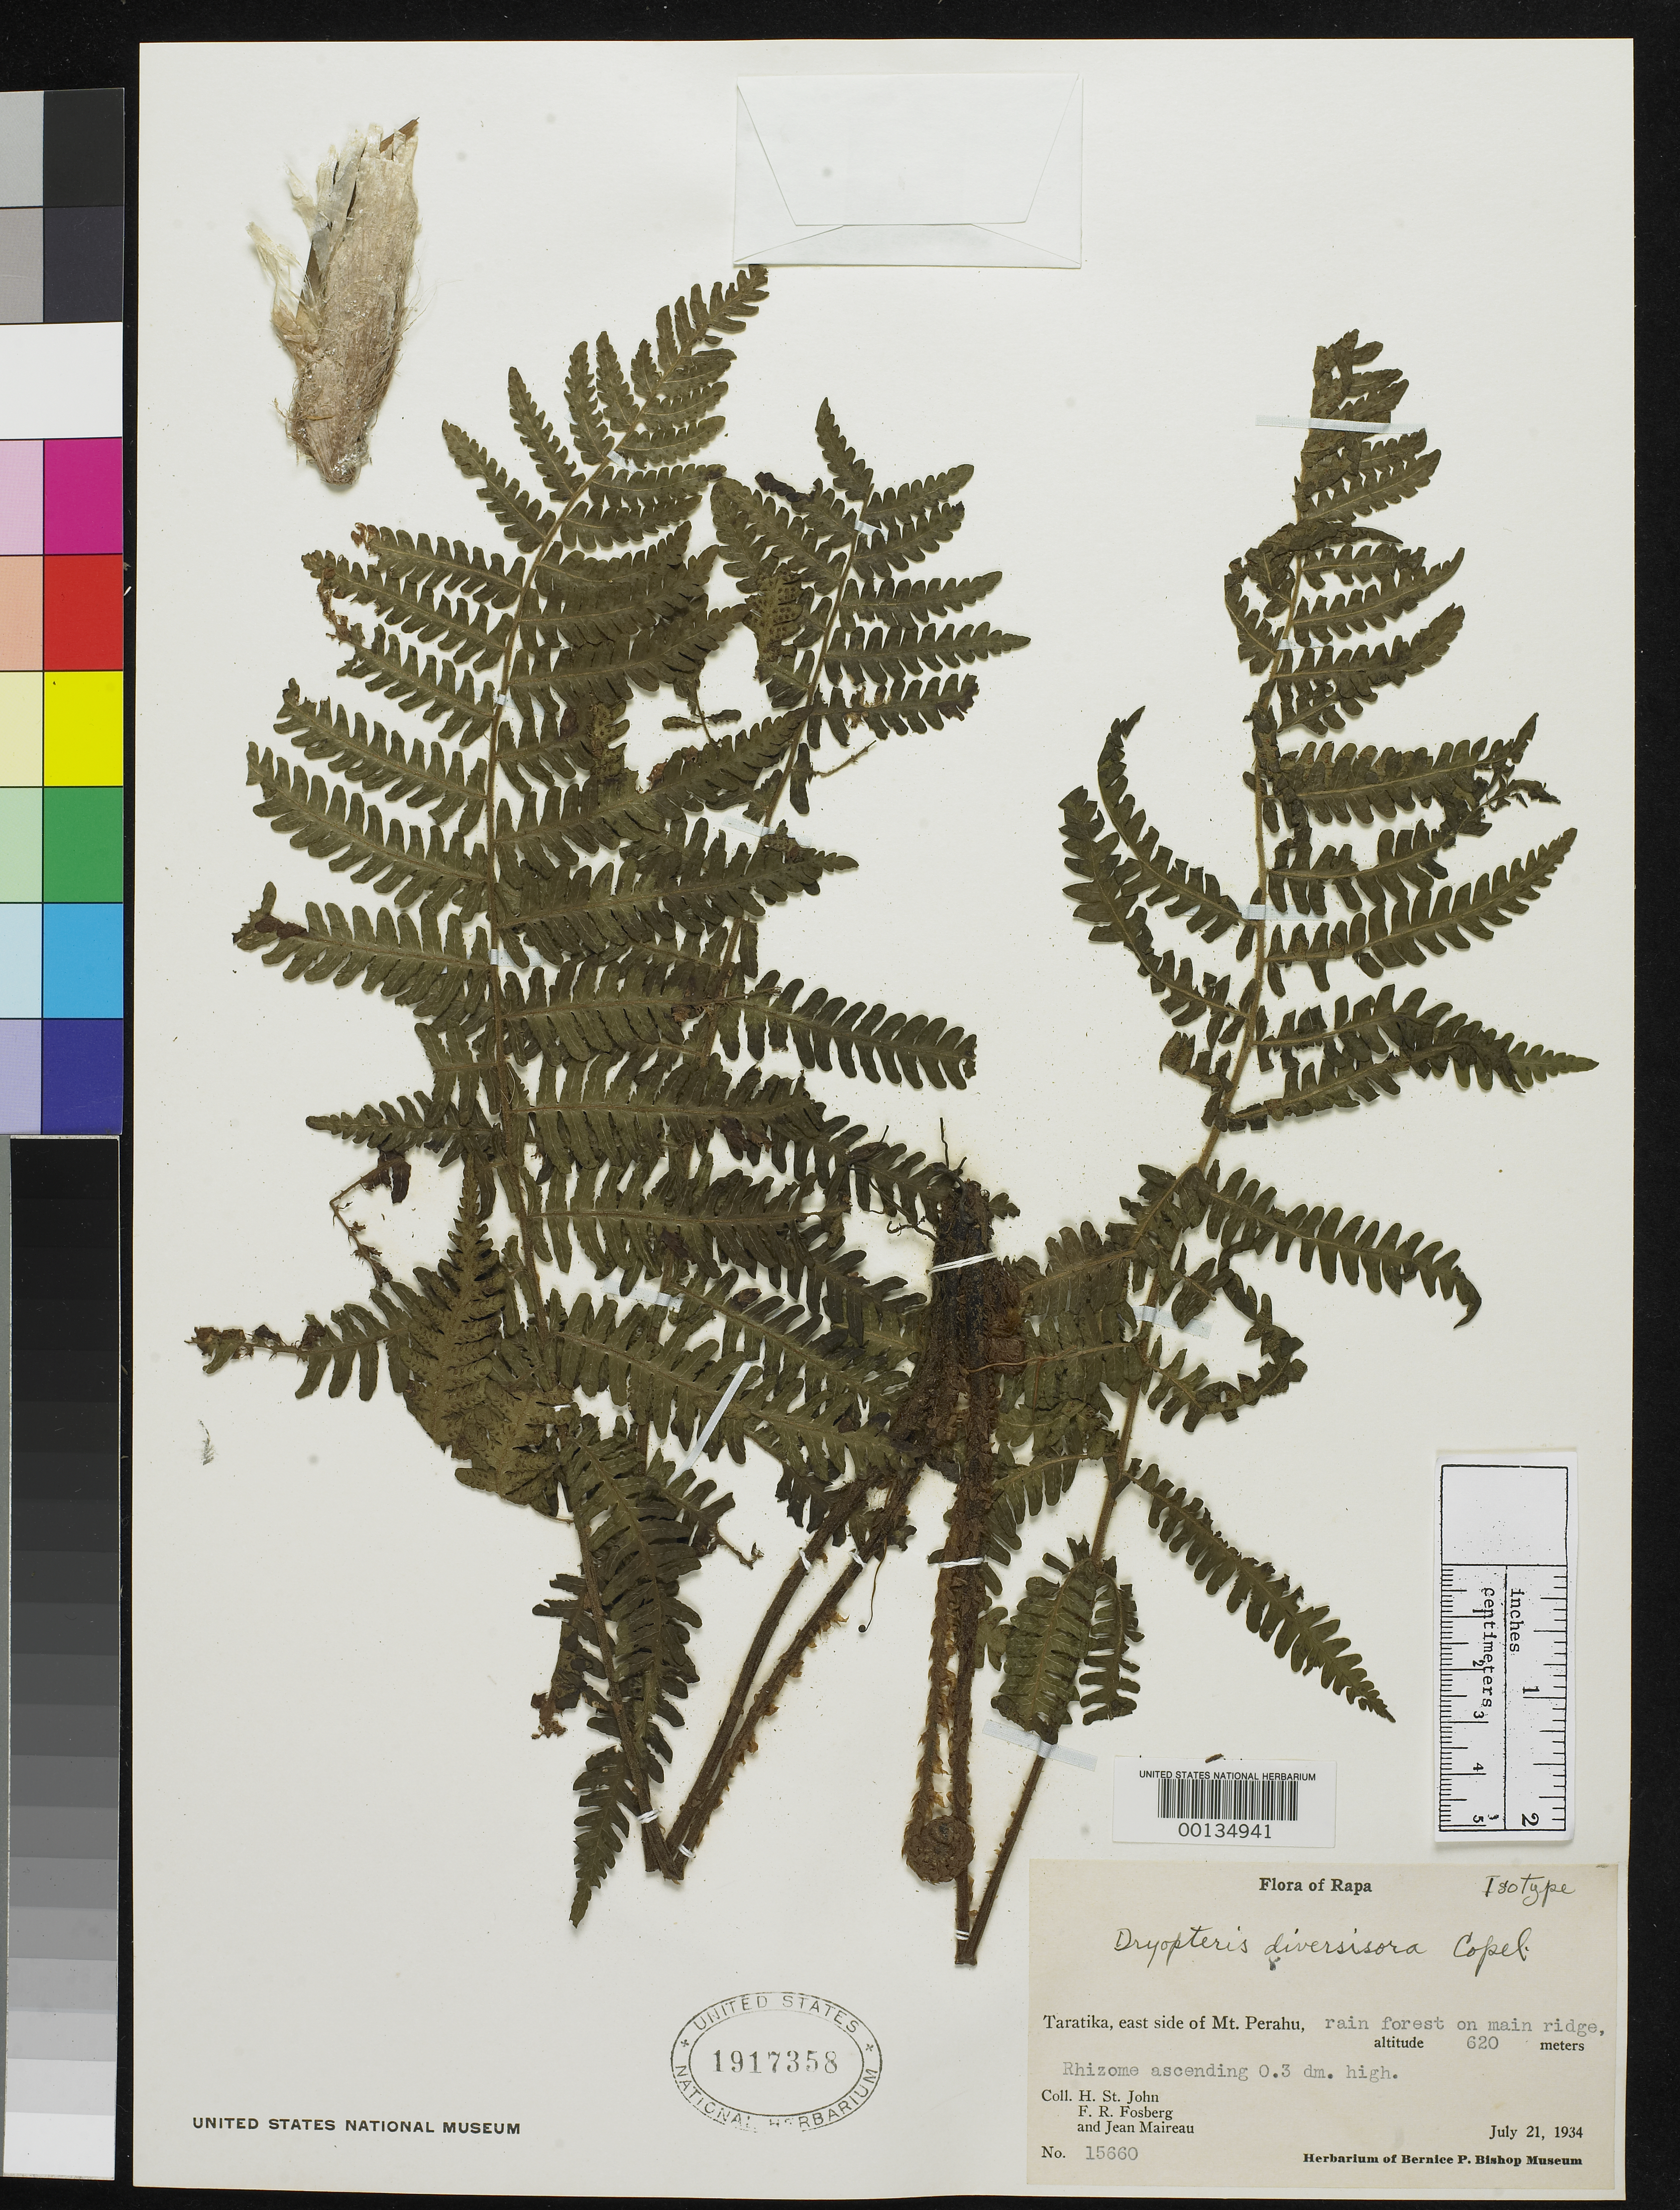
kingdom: Plantae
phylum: Tracheophyta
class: Polypodiopsida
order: Polypodiales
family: Dryopteridaceae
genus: Dryopteris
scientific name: Dryopteris diversisora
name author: Copel.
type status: Isotype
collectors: H. St. John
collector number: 15660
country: French Polynesia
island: Rapa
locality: Rapa Islands.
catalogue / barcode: US 1917358